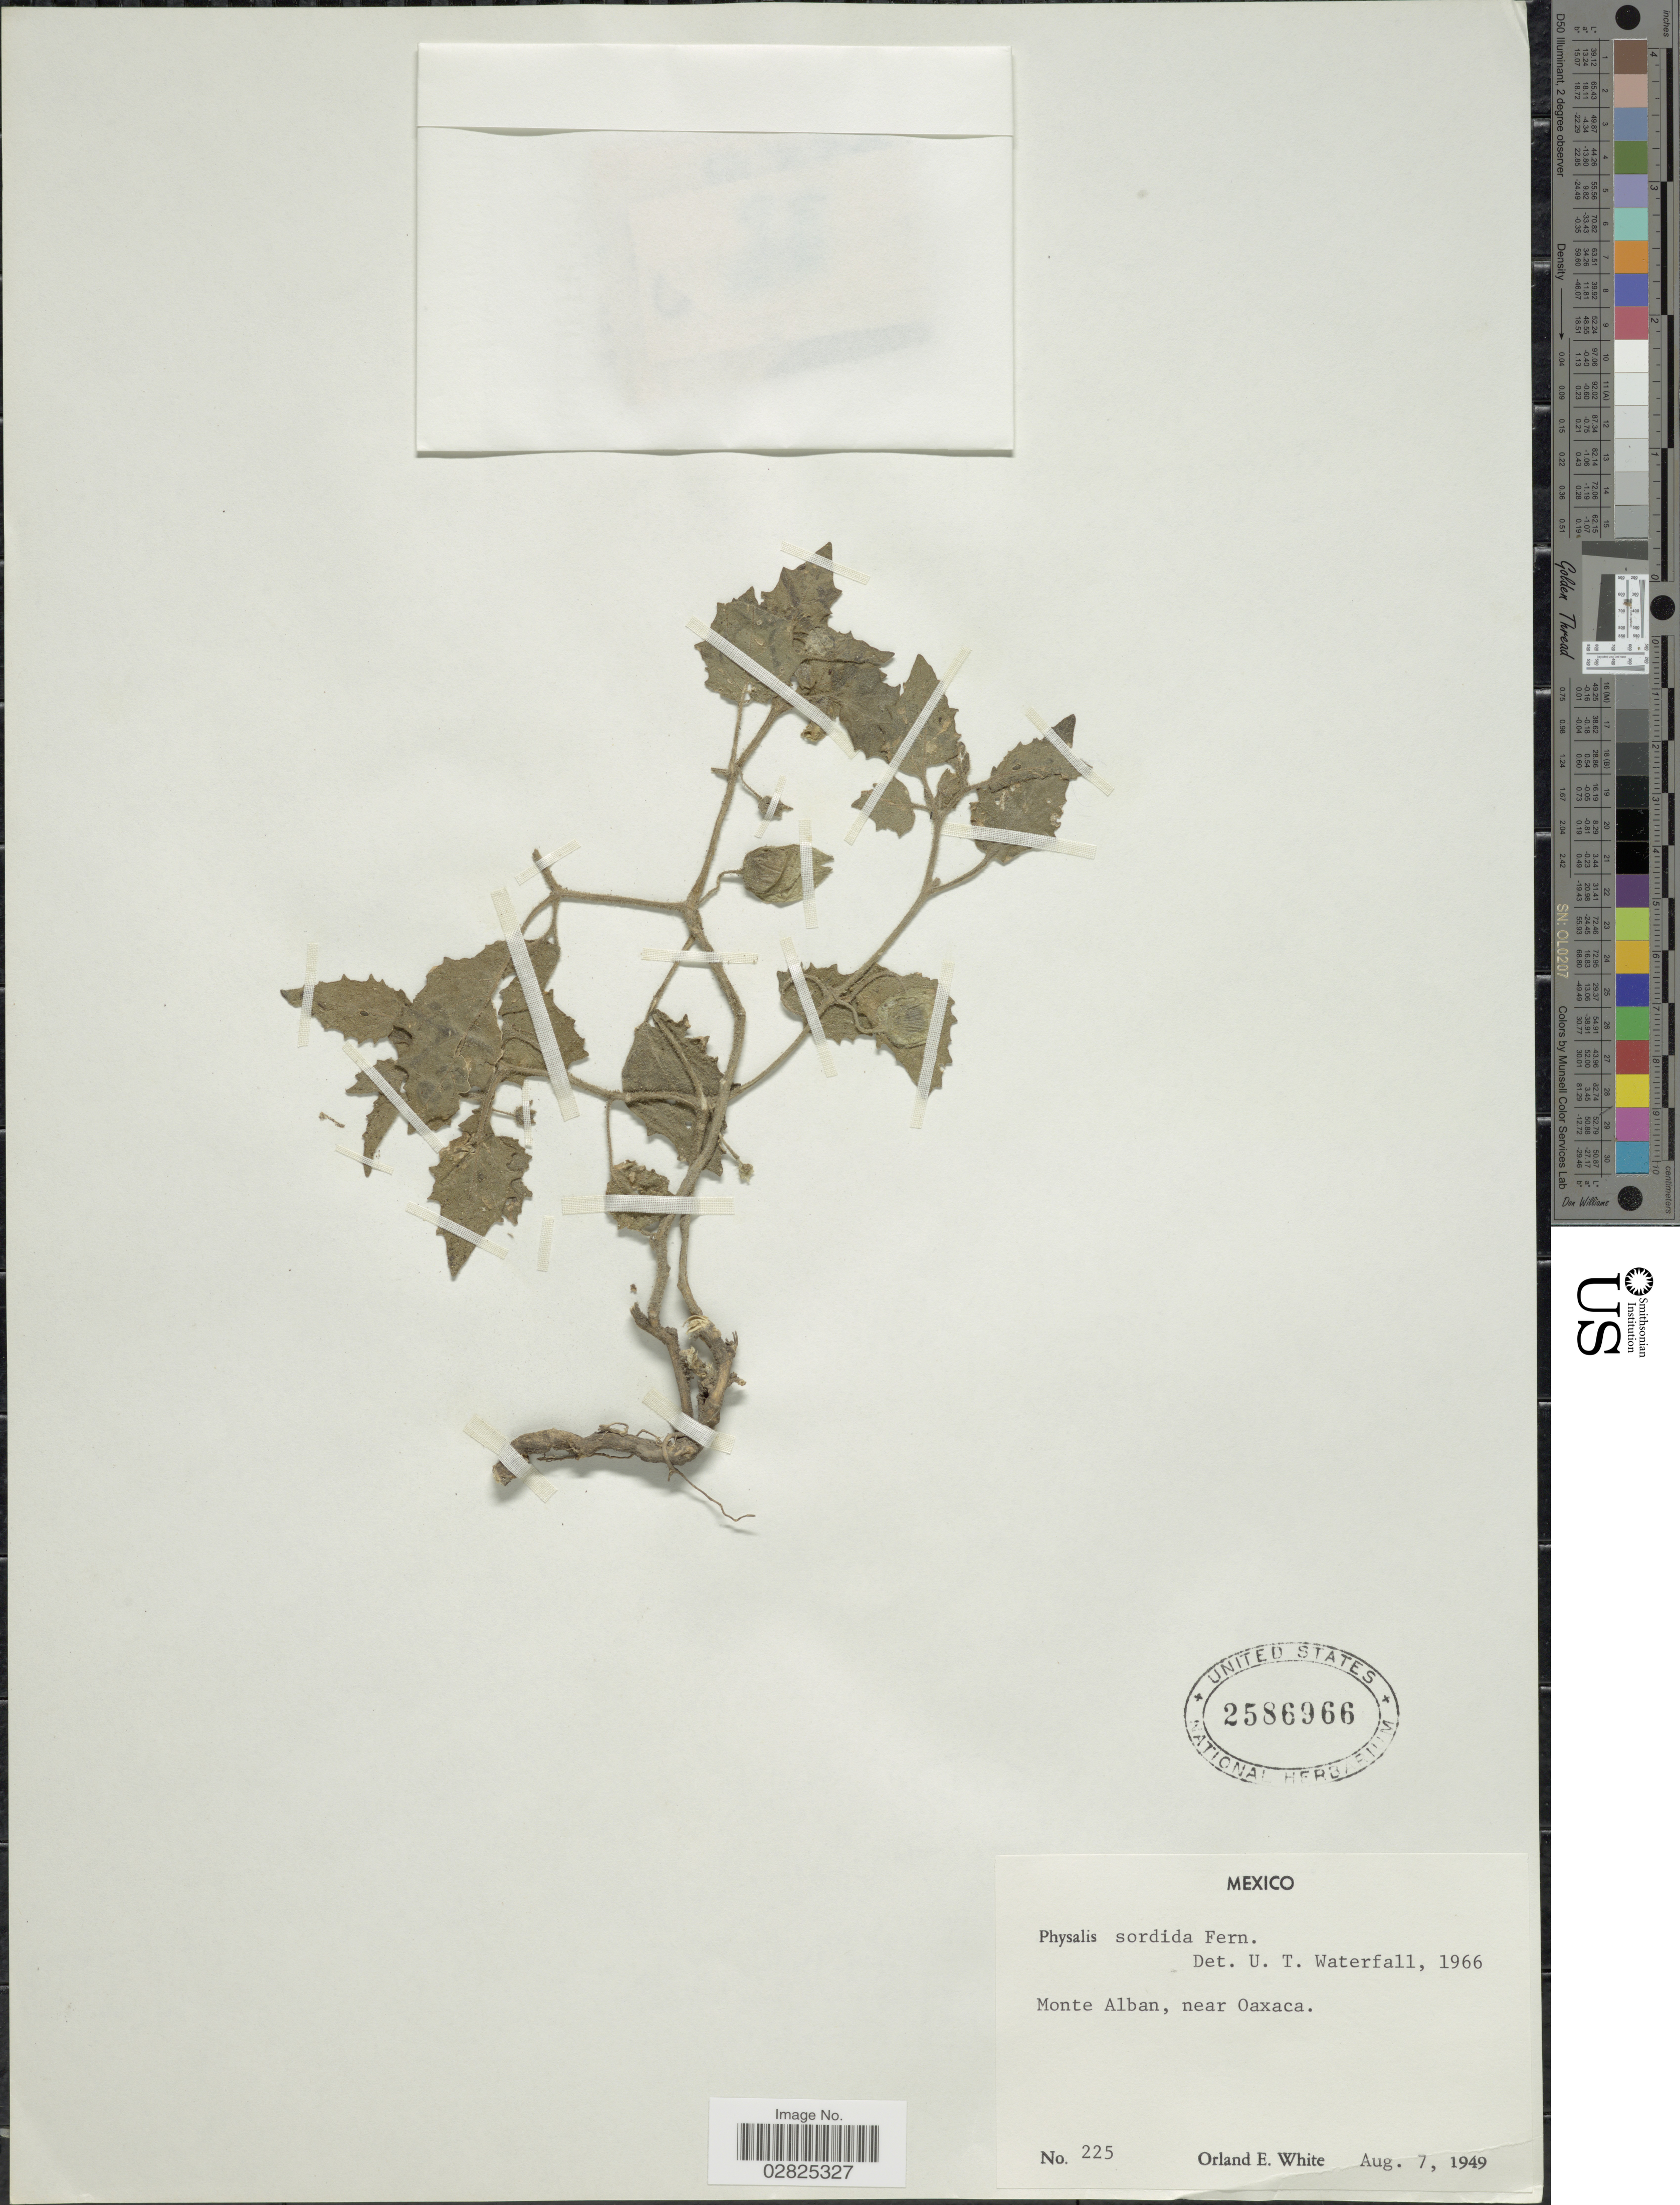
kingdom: Plantae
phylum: Tracheophyta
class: Magnoliopsida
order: Solanales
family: Solanaceae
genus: Physalis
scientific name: Physalis sordida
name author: Fernald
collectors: O. E. White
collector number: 225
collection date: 1949-08-07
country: Mexico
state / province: Oaxaca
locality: Monte Alban, near Oaxaca.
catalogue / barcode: US 2586966